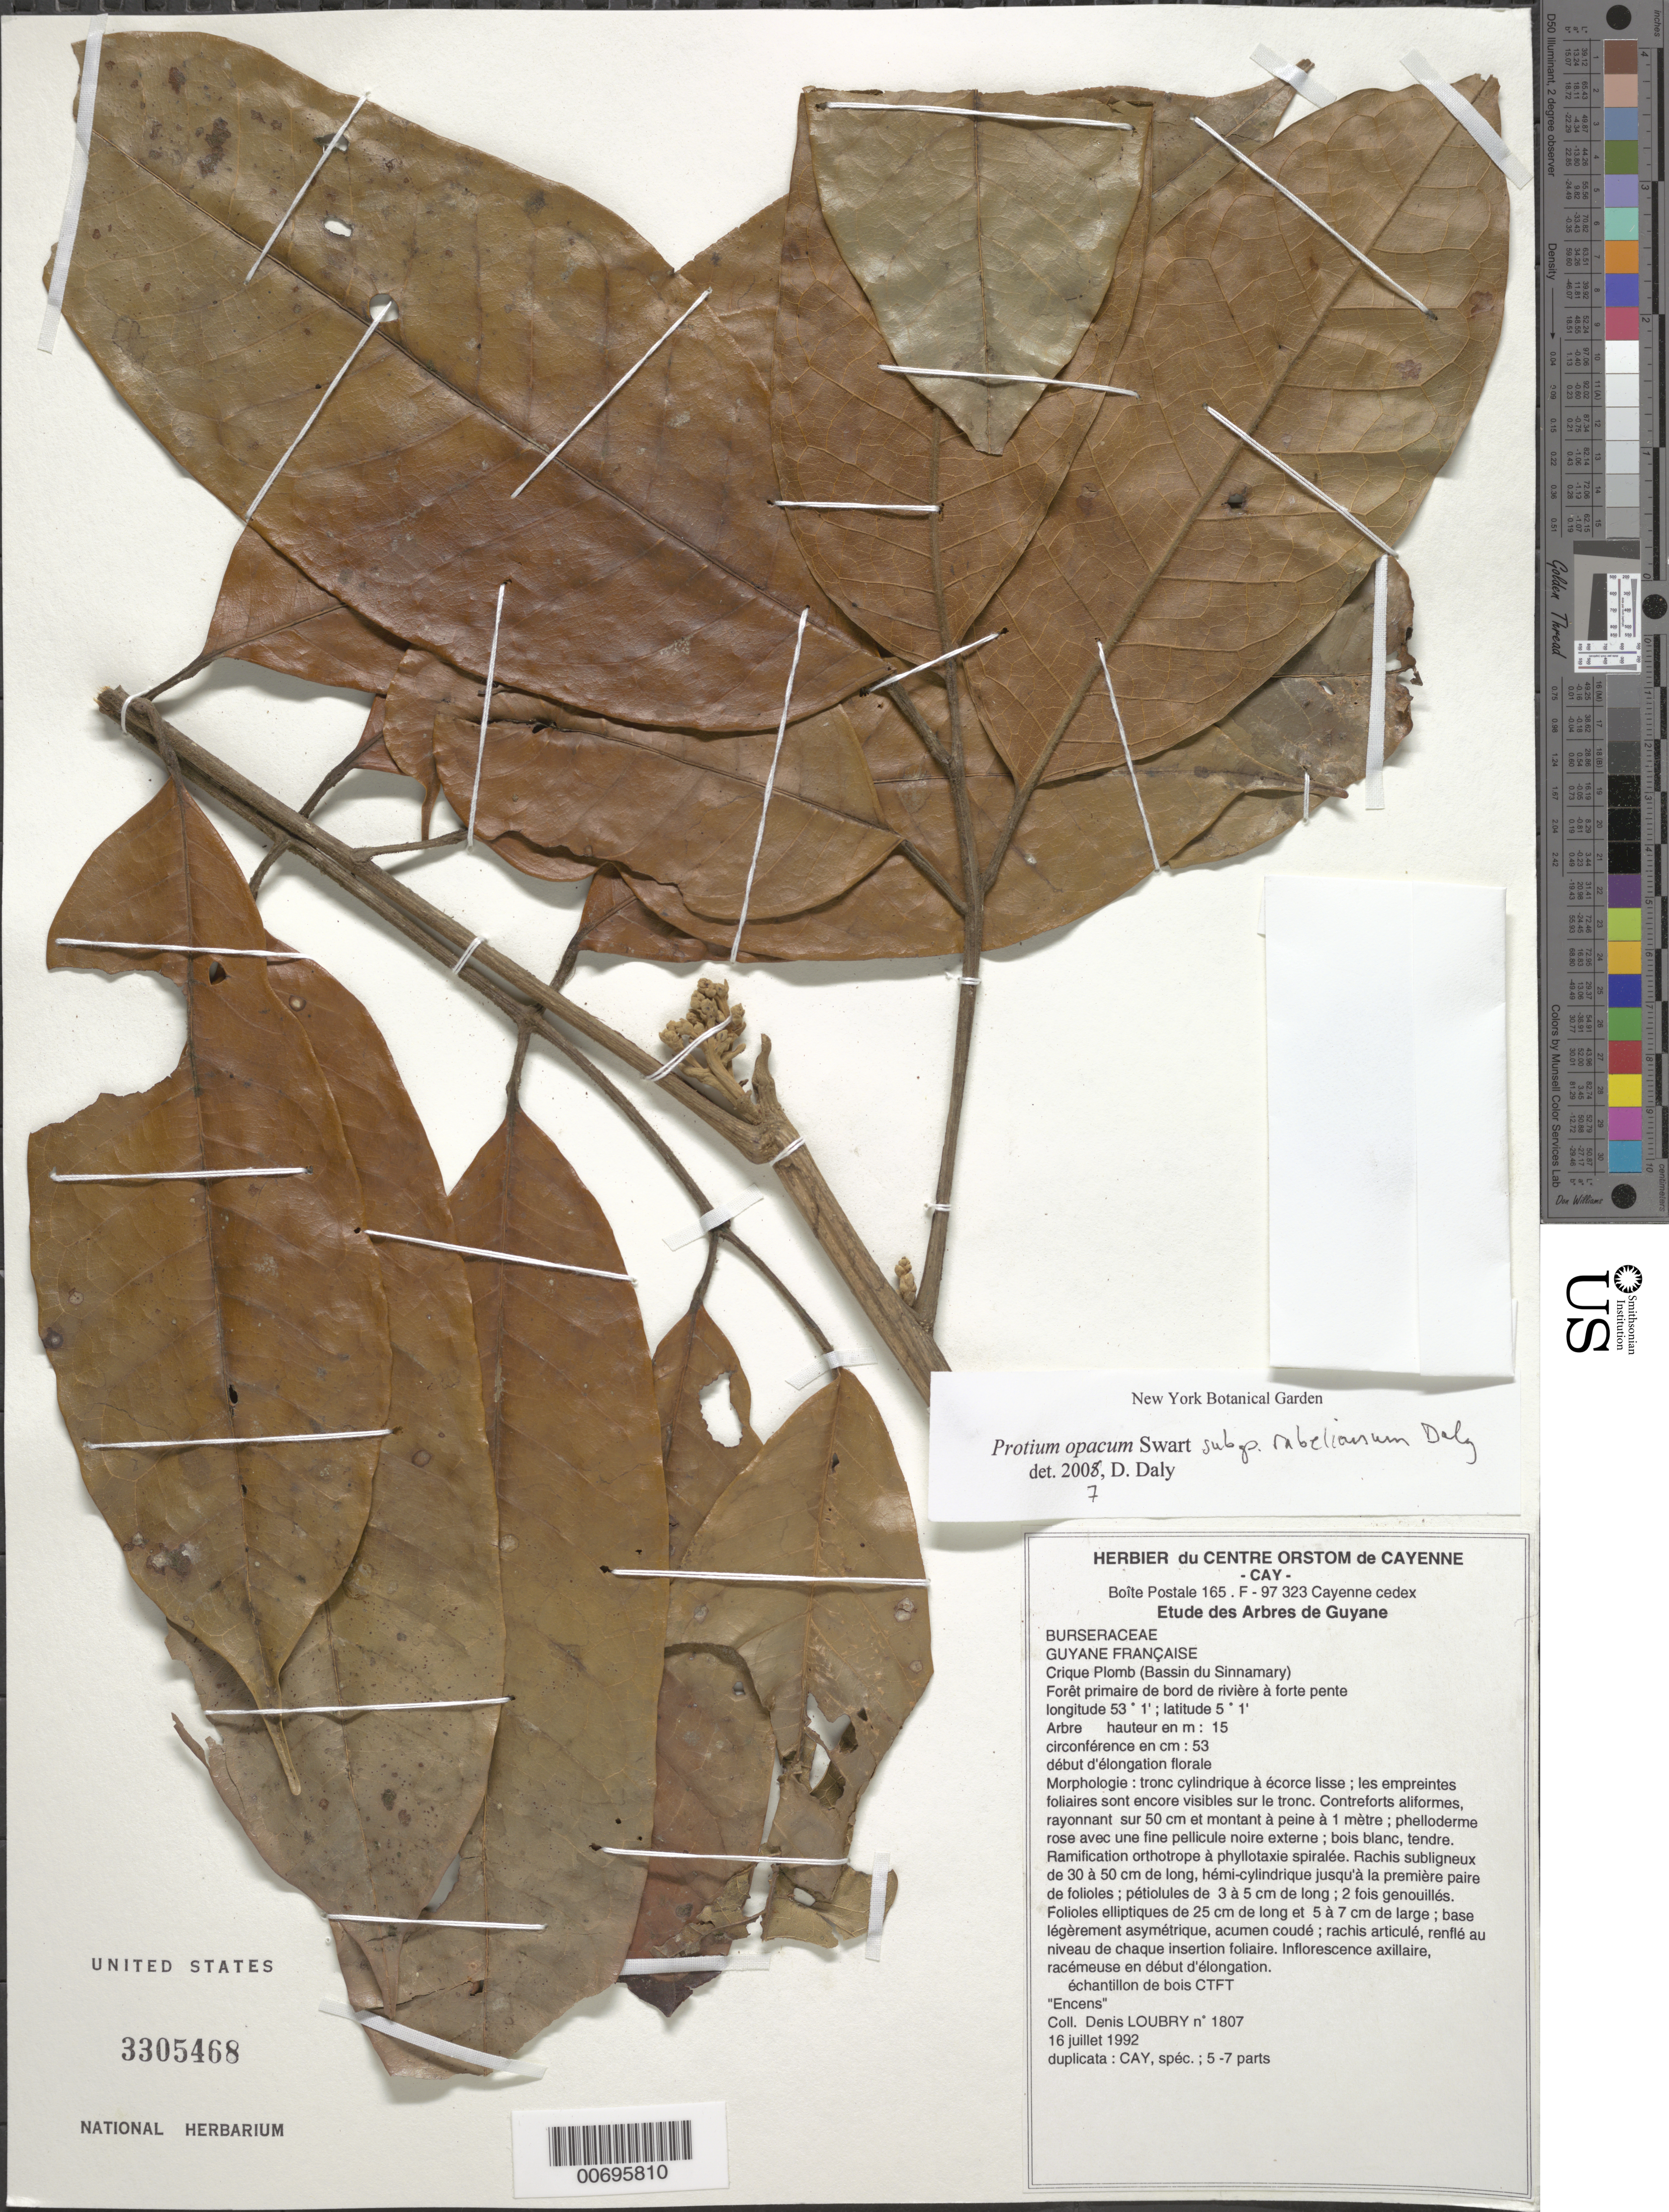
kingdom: Plantae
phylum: Tracheophyta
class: Magnoliopsida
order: Sapindales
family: Burseraceae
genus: Protium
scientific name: Protium opacum subsp. rabelianum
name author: Daly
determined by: Daly, D. C.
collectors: D. Loubry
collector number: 1807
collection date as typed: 16-Jul-92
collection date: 1992-07-16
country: French Guiana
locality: Crique Plomb, Bassin du Sinnamary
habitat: Primary forest along steep riverbank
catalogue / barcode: US 3305468